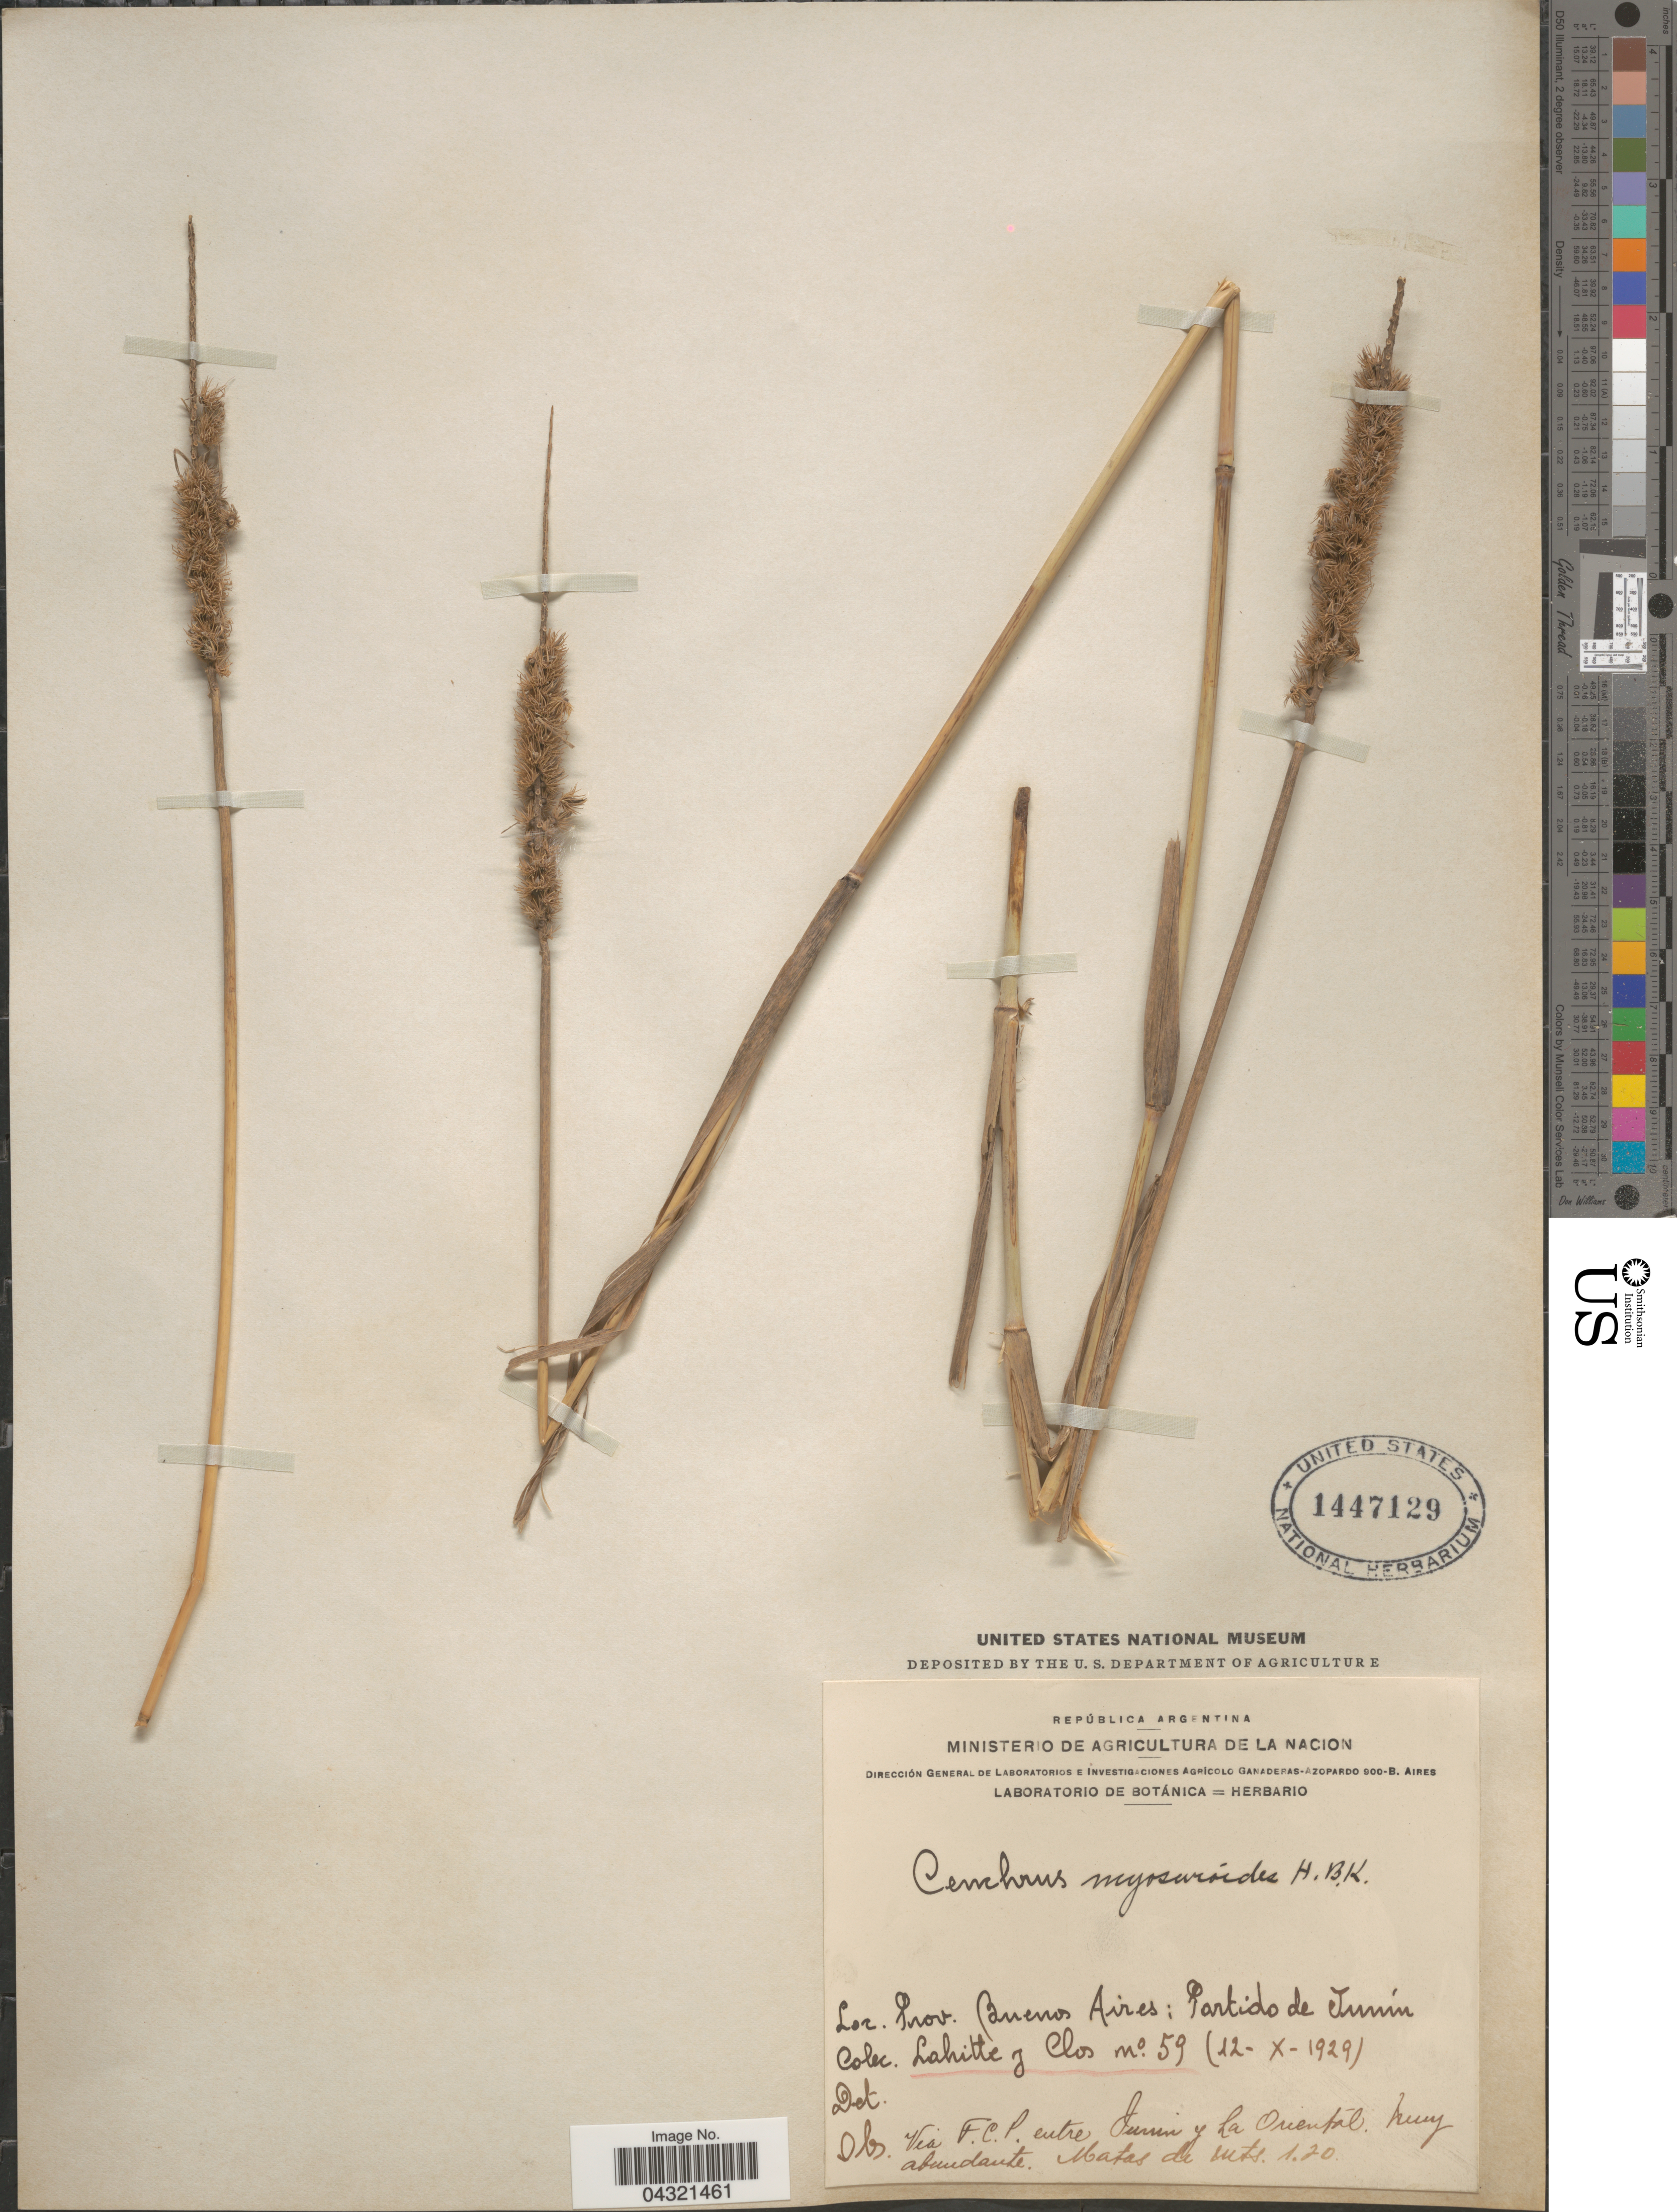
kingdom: Plantae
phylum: Tracheophyta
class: Liliopsida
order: Poales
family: Poaceae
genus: Cenchrus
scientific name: Cenchrus myosuroides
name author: Kunth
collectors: -. Lahitte & Clos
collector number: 59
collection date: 1929-10-12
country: Argentina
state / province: Buenos Aires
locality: Partido de Junín. Vis. F.C.P. entre Junin y La Oriental.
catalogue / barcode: US 1447129